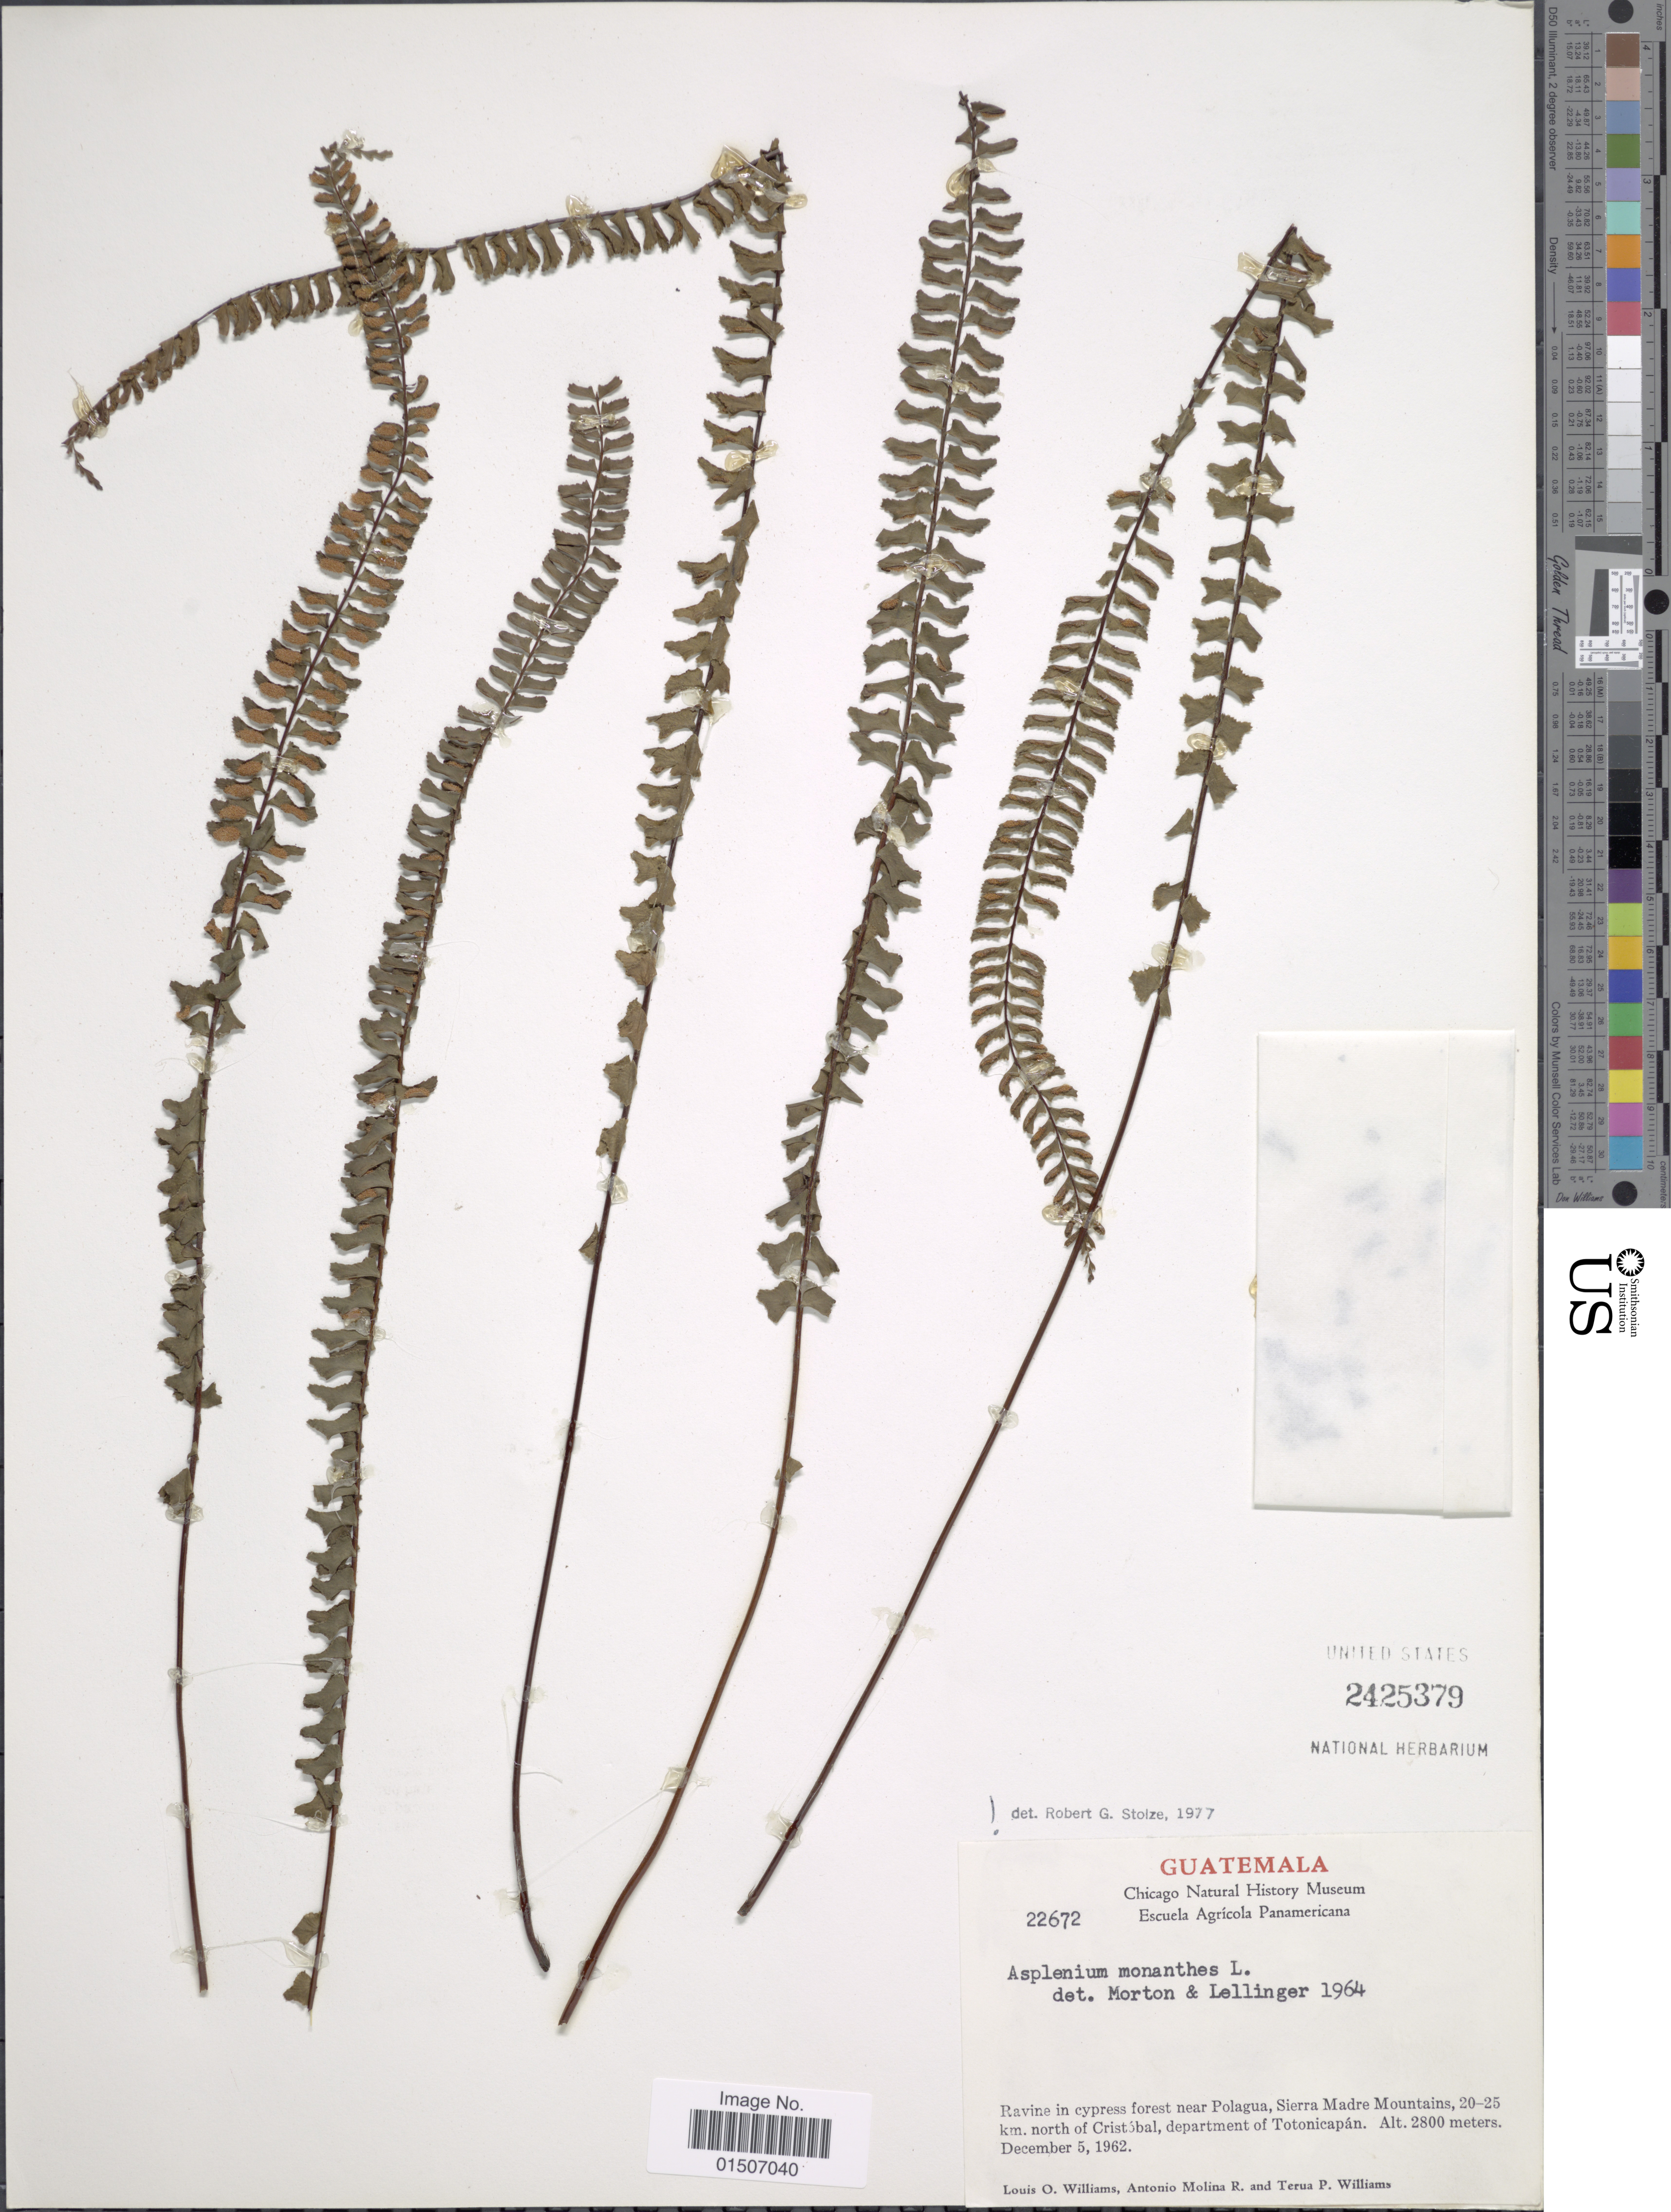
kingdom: Plantae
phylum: Tracheophyta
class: Polypodiopsida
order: Polypodiales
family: Aspleniaceae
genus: Asplenium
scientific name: Asplenium monanthes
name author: L.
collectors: L. O. Williams, A. Molina R. & T. P. Williams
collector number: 22672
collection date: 1962-12-05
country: Guatemala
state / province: Totonicapan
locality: Ravine in cypress forest near Polagua, Sierra Madre Mountains, 20-25 km. north of Cristóbal, department of Totonicapón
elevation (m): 2800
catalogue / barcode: US 2425379